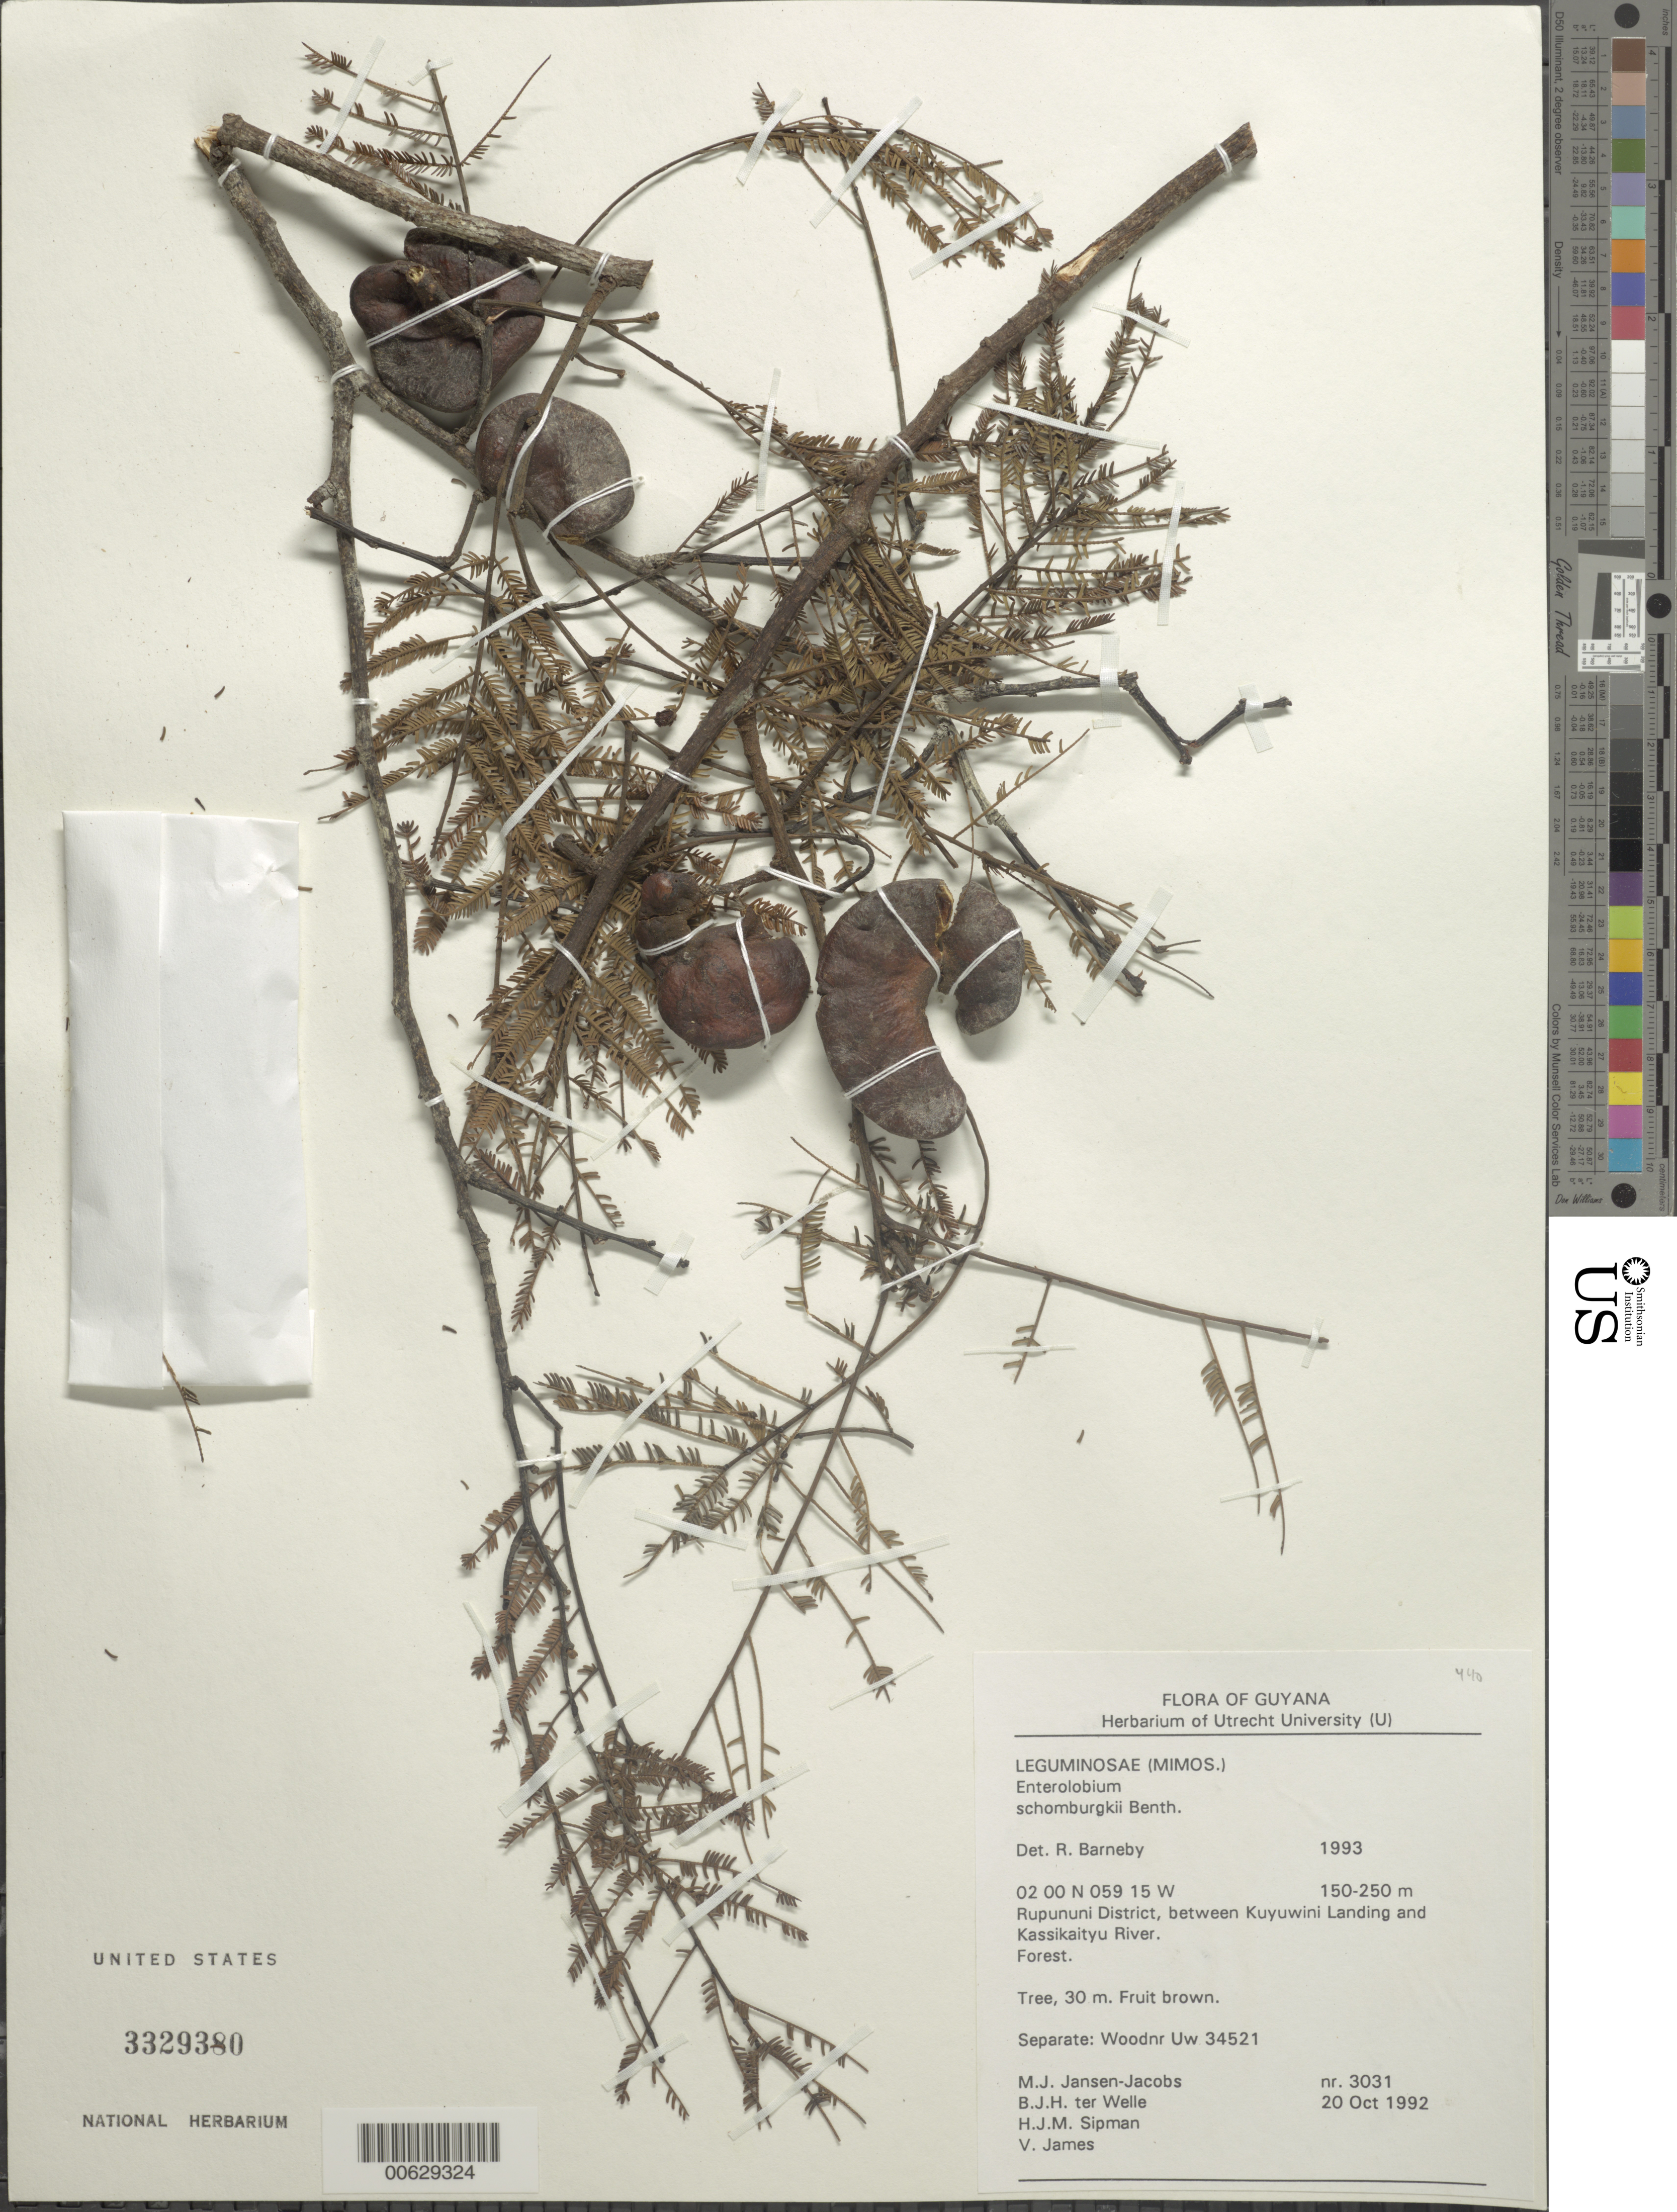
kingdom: Plantae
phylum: Tracheophyta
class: Magnoliopsida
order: Fabales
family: Fabaceae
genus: Robrichia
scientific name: Robrichia schomburgkii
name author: (Benth.) A.R.M. Luz & E.R. Souza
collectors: M. J. Jansen-Jacobs, B. Welle, H. J. M. Sipman & V. James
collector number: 3031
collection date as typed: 20-Oct-92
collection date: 1992-10-20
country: Guyana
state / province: U. Takutu-U. Essequibo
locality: Rupununi District, between Kuyuwini Landing and Kassikaityu River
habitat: Forest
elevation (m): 150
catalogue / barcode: US 3329380